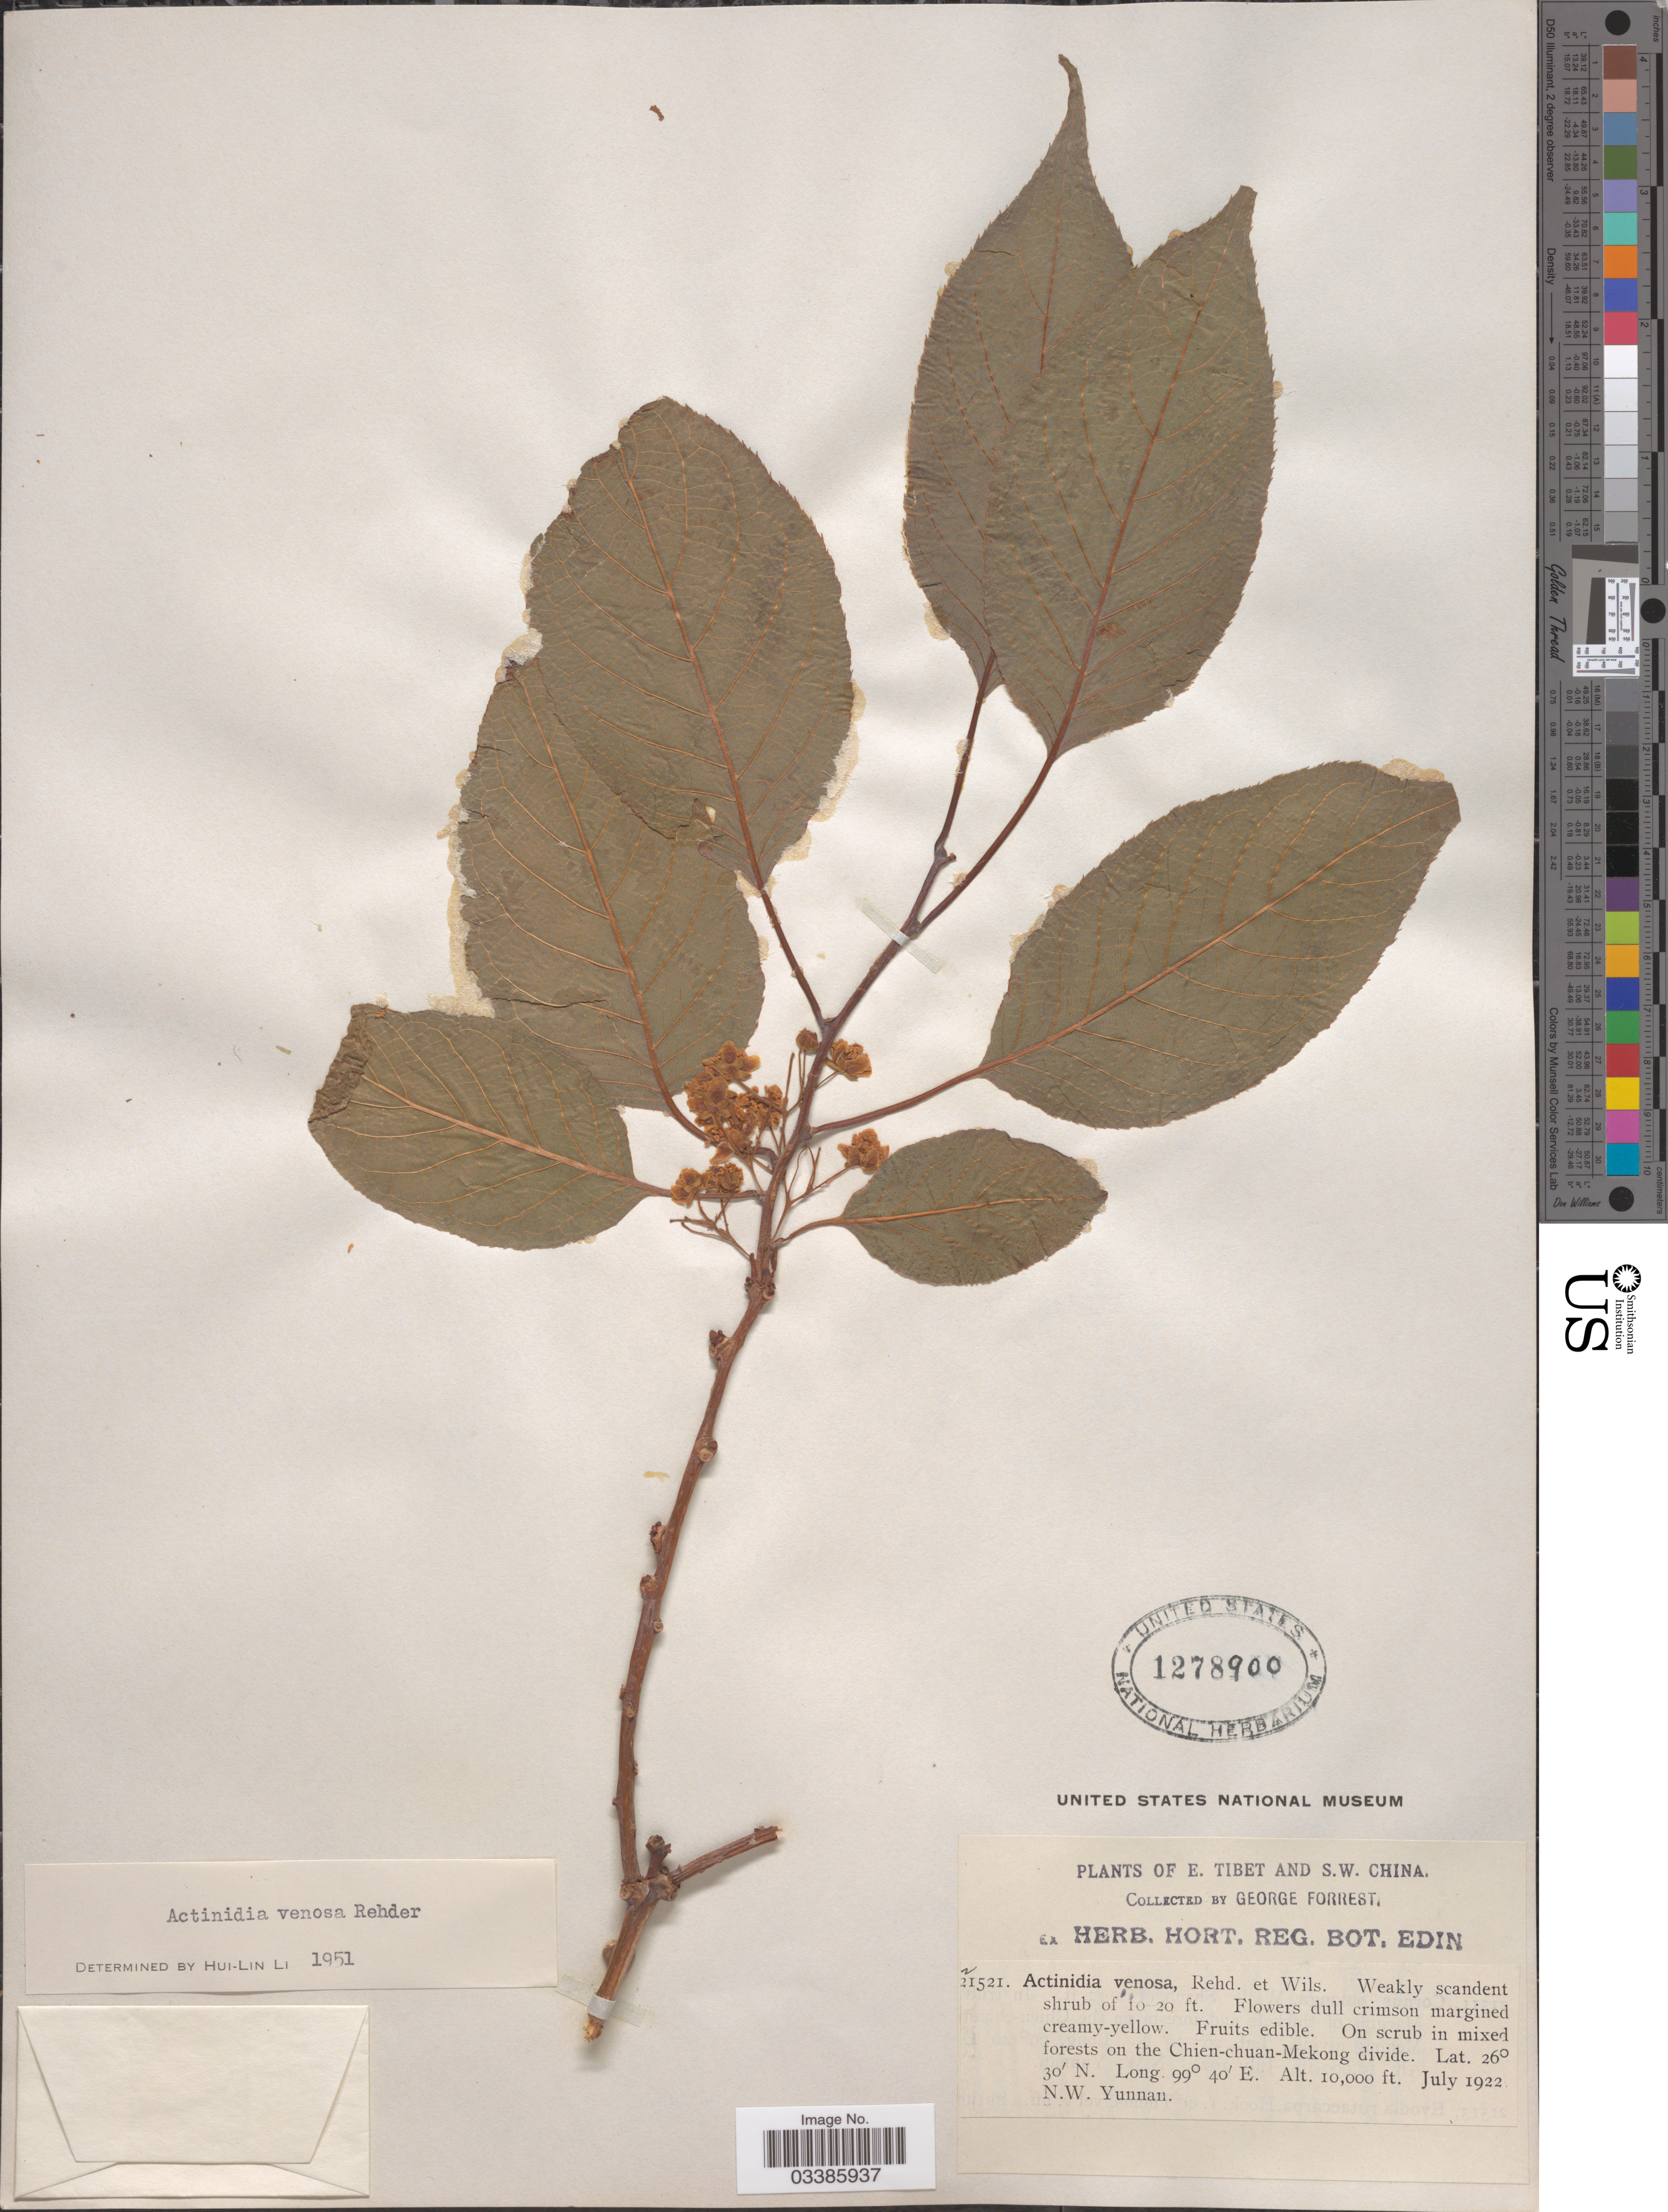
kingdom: Plantae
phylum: Tracheophyta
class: Magnoliopsida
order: Ericales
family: Actinidiaceae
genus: Actinidia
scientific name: Actinidia venosa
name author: Rehder in Sarg.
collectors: G. Forrest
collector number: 21521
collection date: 1922-07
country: China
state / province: Yunnan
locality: E. Tibet and S.W. China. On scrub in mixed forests on the Chien-chuan-Mekong divide. N.W. Yunnan.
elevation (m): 3048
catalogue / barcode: US 1278900